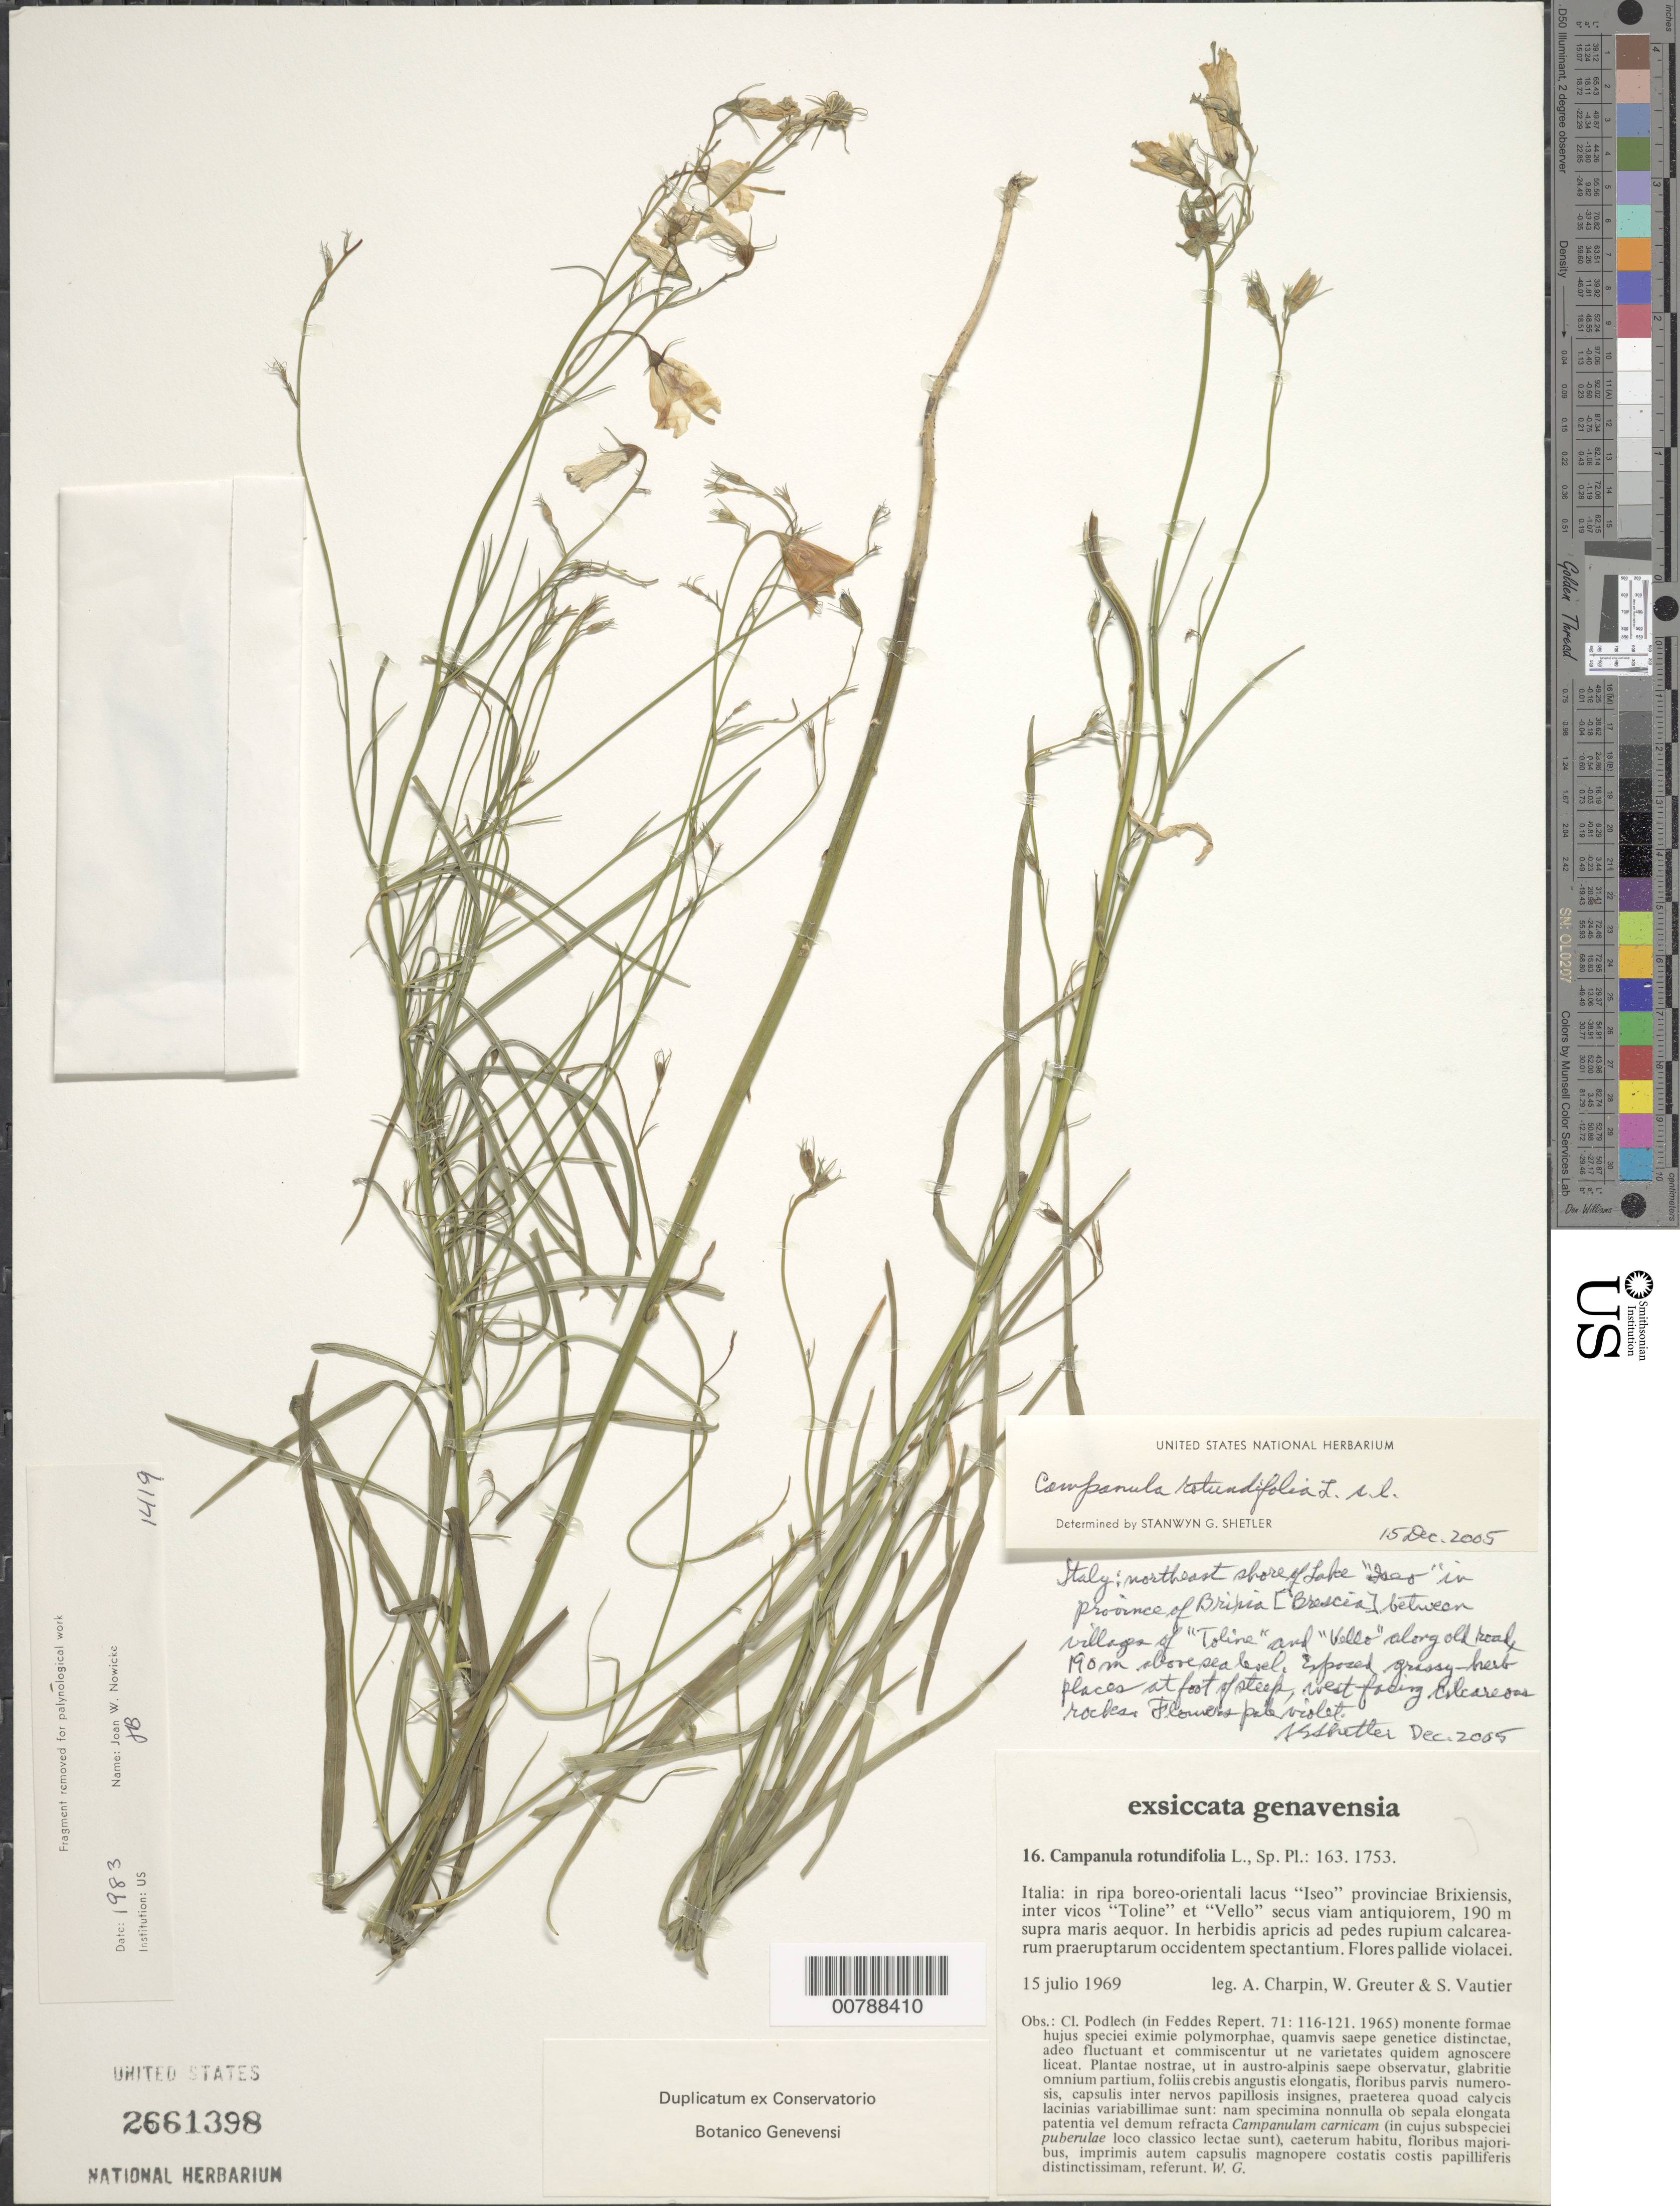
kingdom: Plantae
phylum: Tracheophyta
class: Magnoliopsida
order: Asterales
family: Campanulaceae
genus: Campanula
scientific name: Campanula rotundifolia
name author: L.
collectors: A. Charpin, W. Greuter & S. Vautier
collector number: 16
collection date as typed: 15 Julio 1969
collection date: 1969-07-15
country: Italy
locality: Northeast shore of Lake "Iseo" in province of Brixia [Brescia] between villages of "Toline" and "Vello" along old road.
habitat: Exposed grassy - herb places at foot of steep, west-facing calcareous rocks.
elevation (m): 190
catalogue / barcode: US 2661398